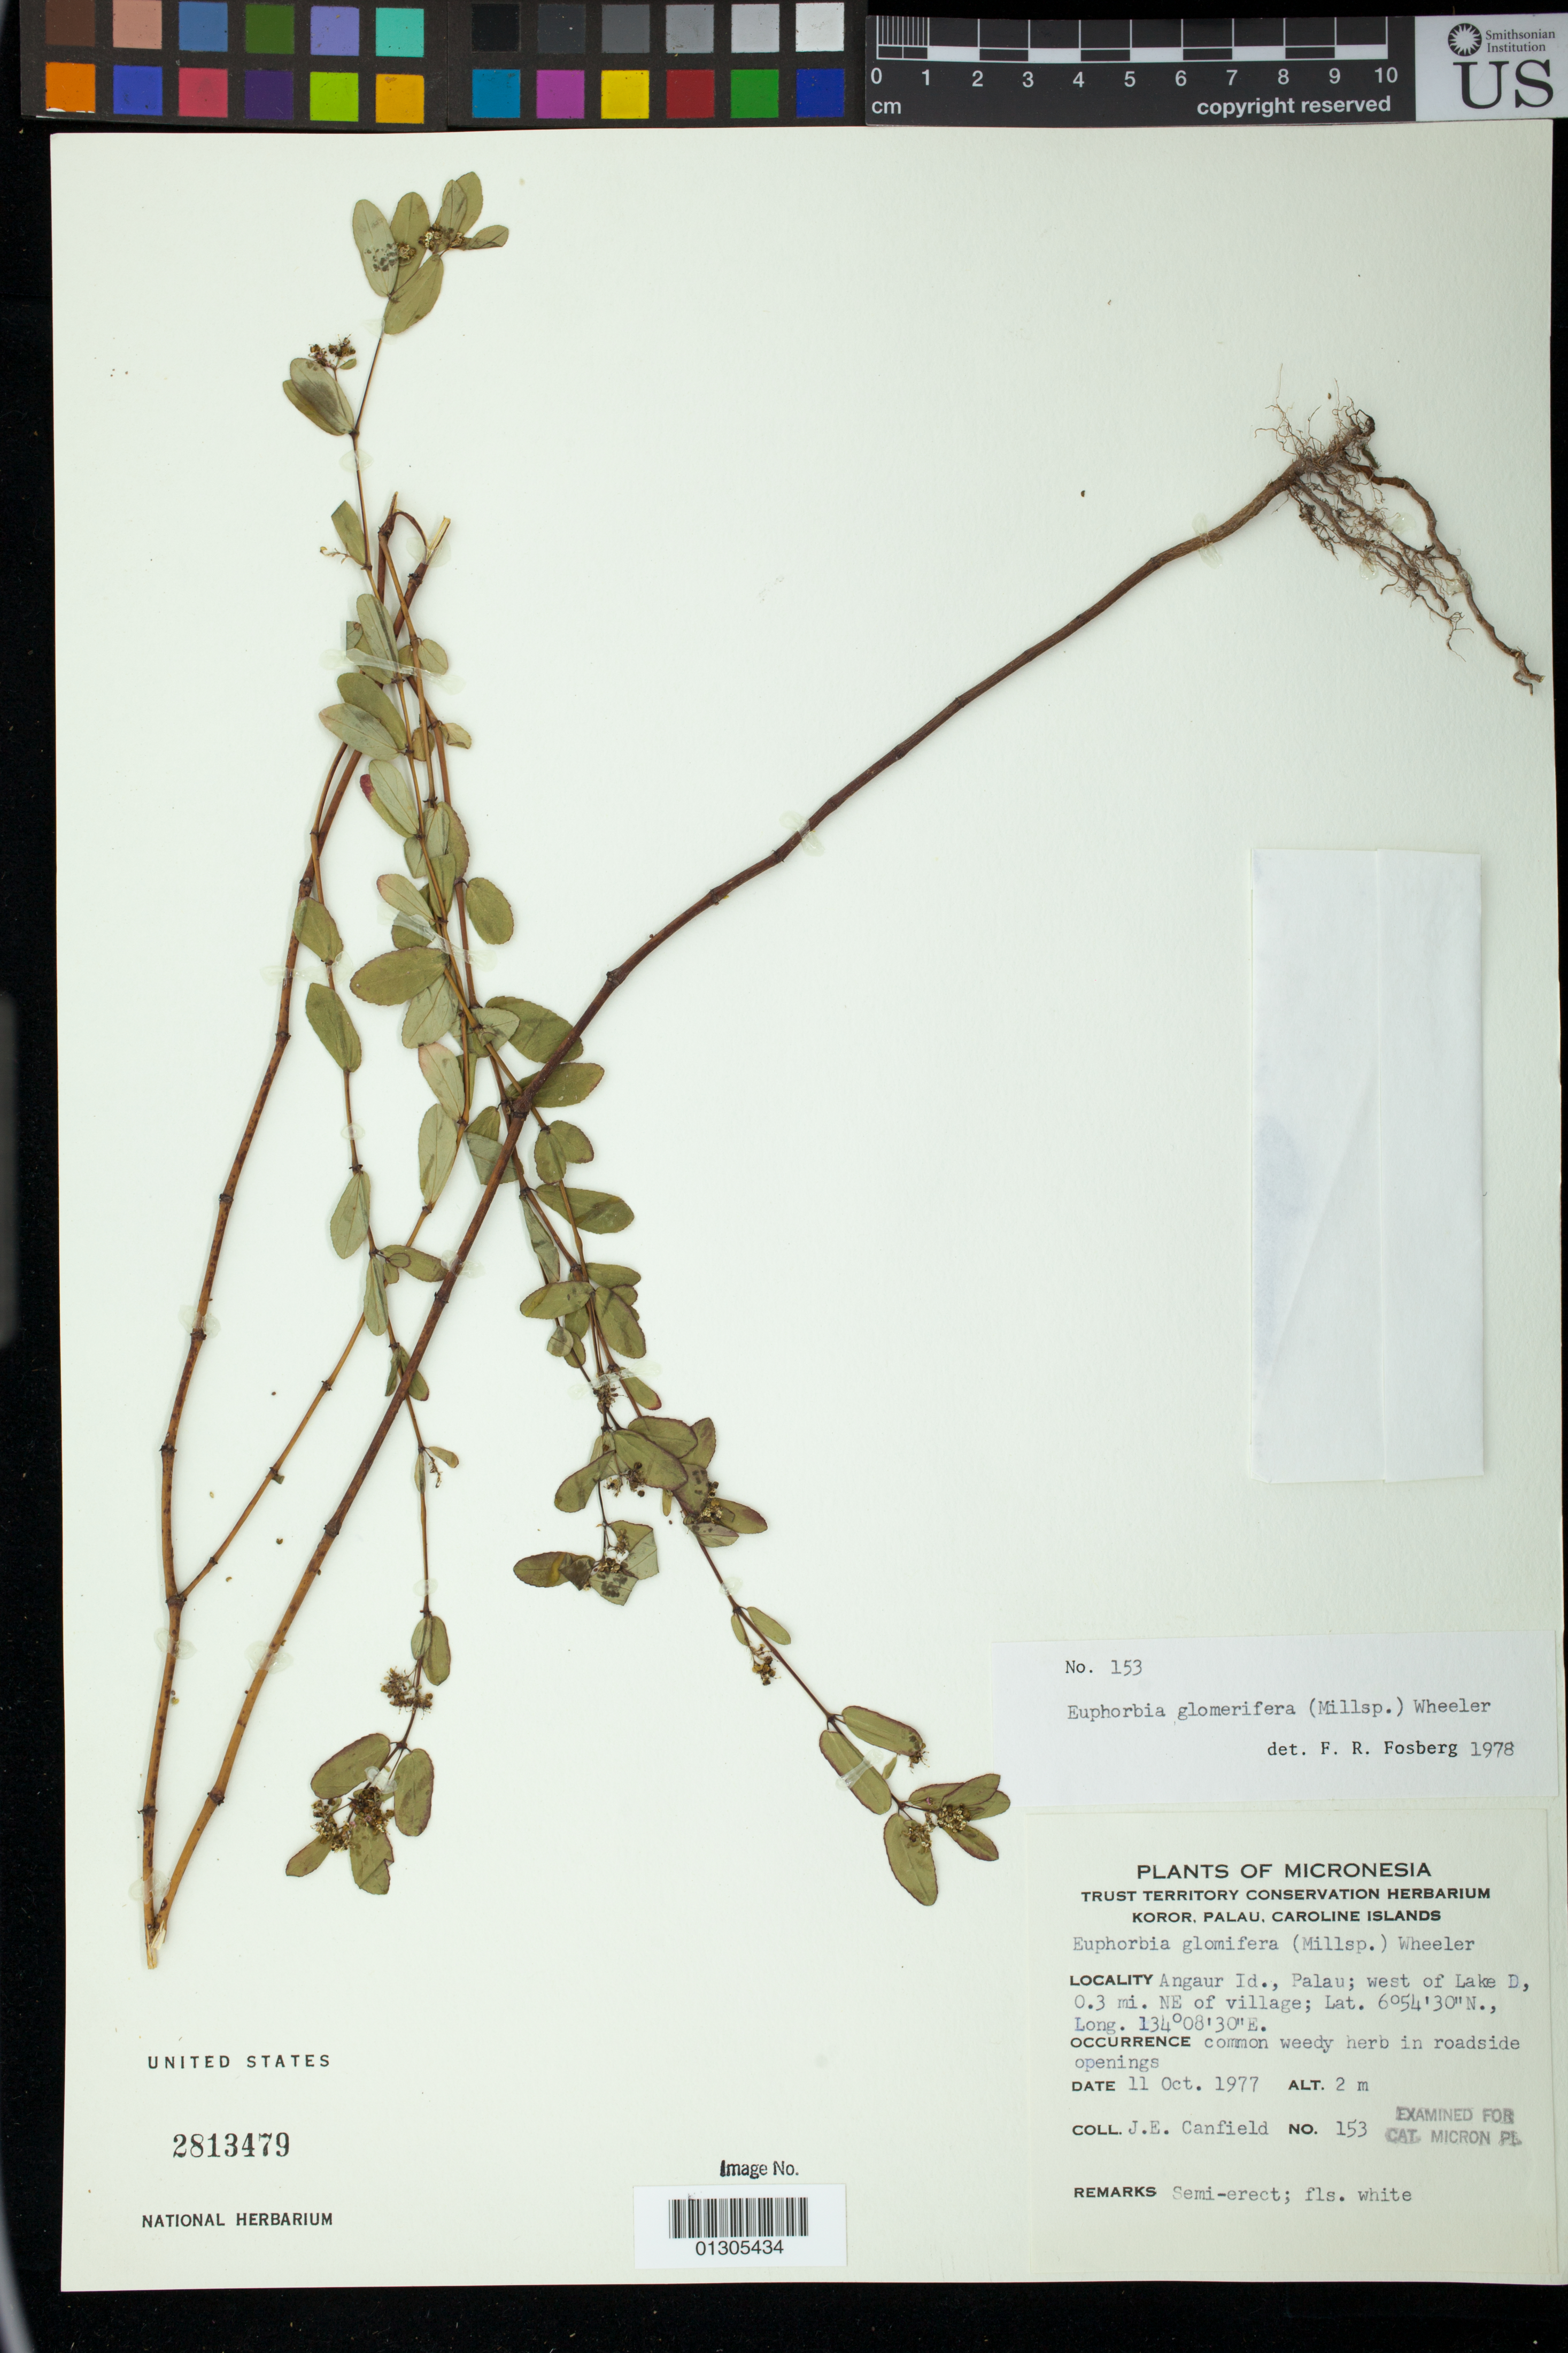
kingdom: Plantae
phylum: Tracheophyta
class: Magnoliopsida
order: Malpighiales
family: Euphorbiaceae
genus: Euphorbia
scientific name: Euphorbia hypericifolia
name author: L.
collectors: J. E. Canfield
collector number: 153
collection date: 1977-10-11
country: Palau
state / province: Angaur Island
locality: west of Lake D, 0.3 mi. NE of village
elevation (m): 2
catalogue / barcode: US 2813479